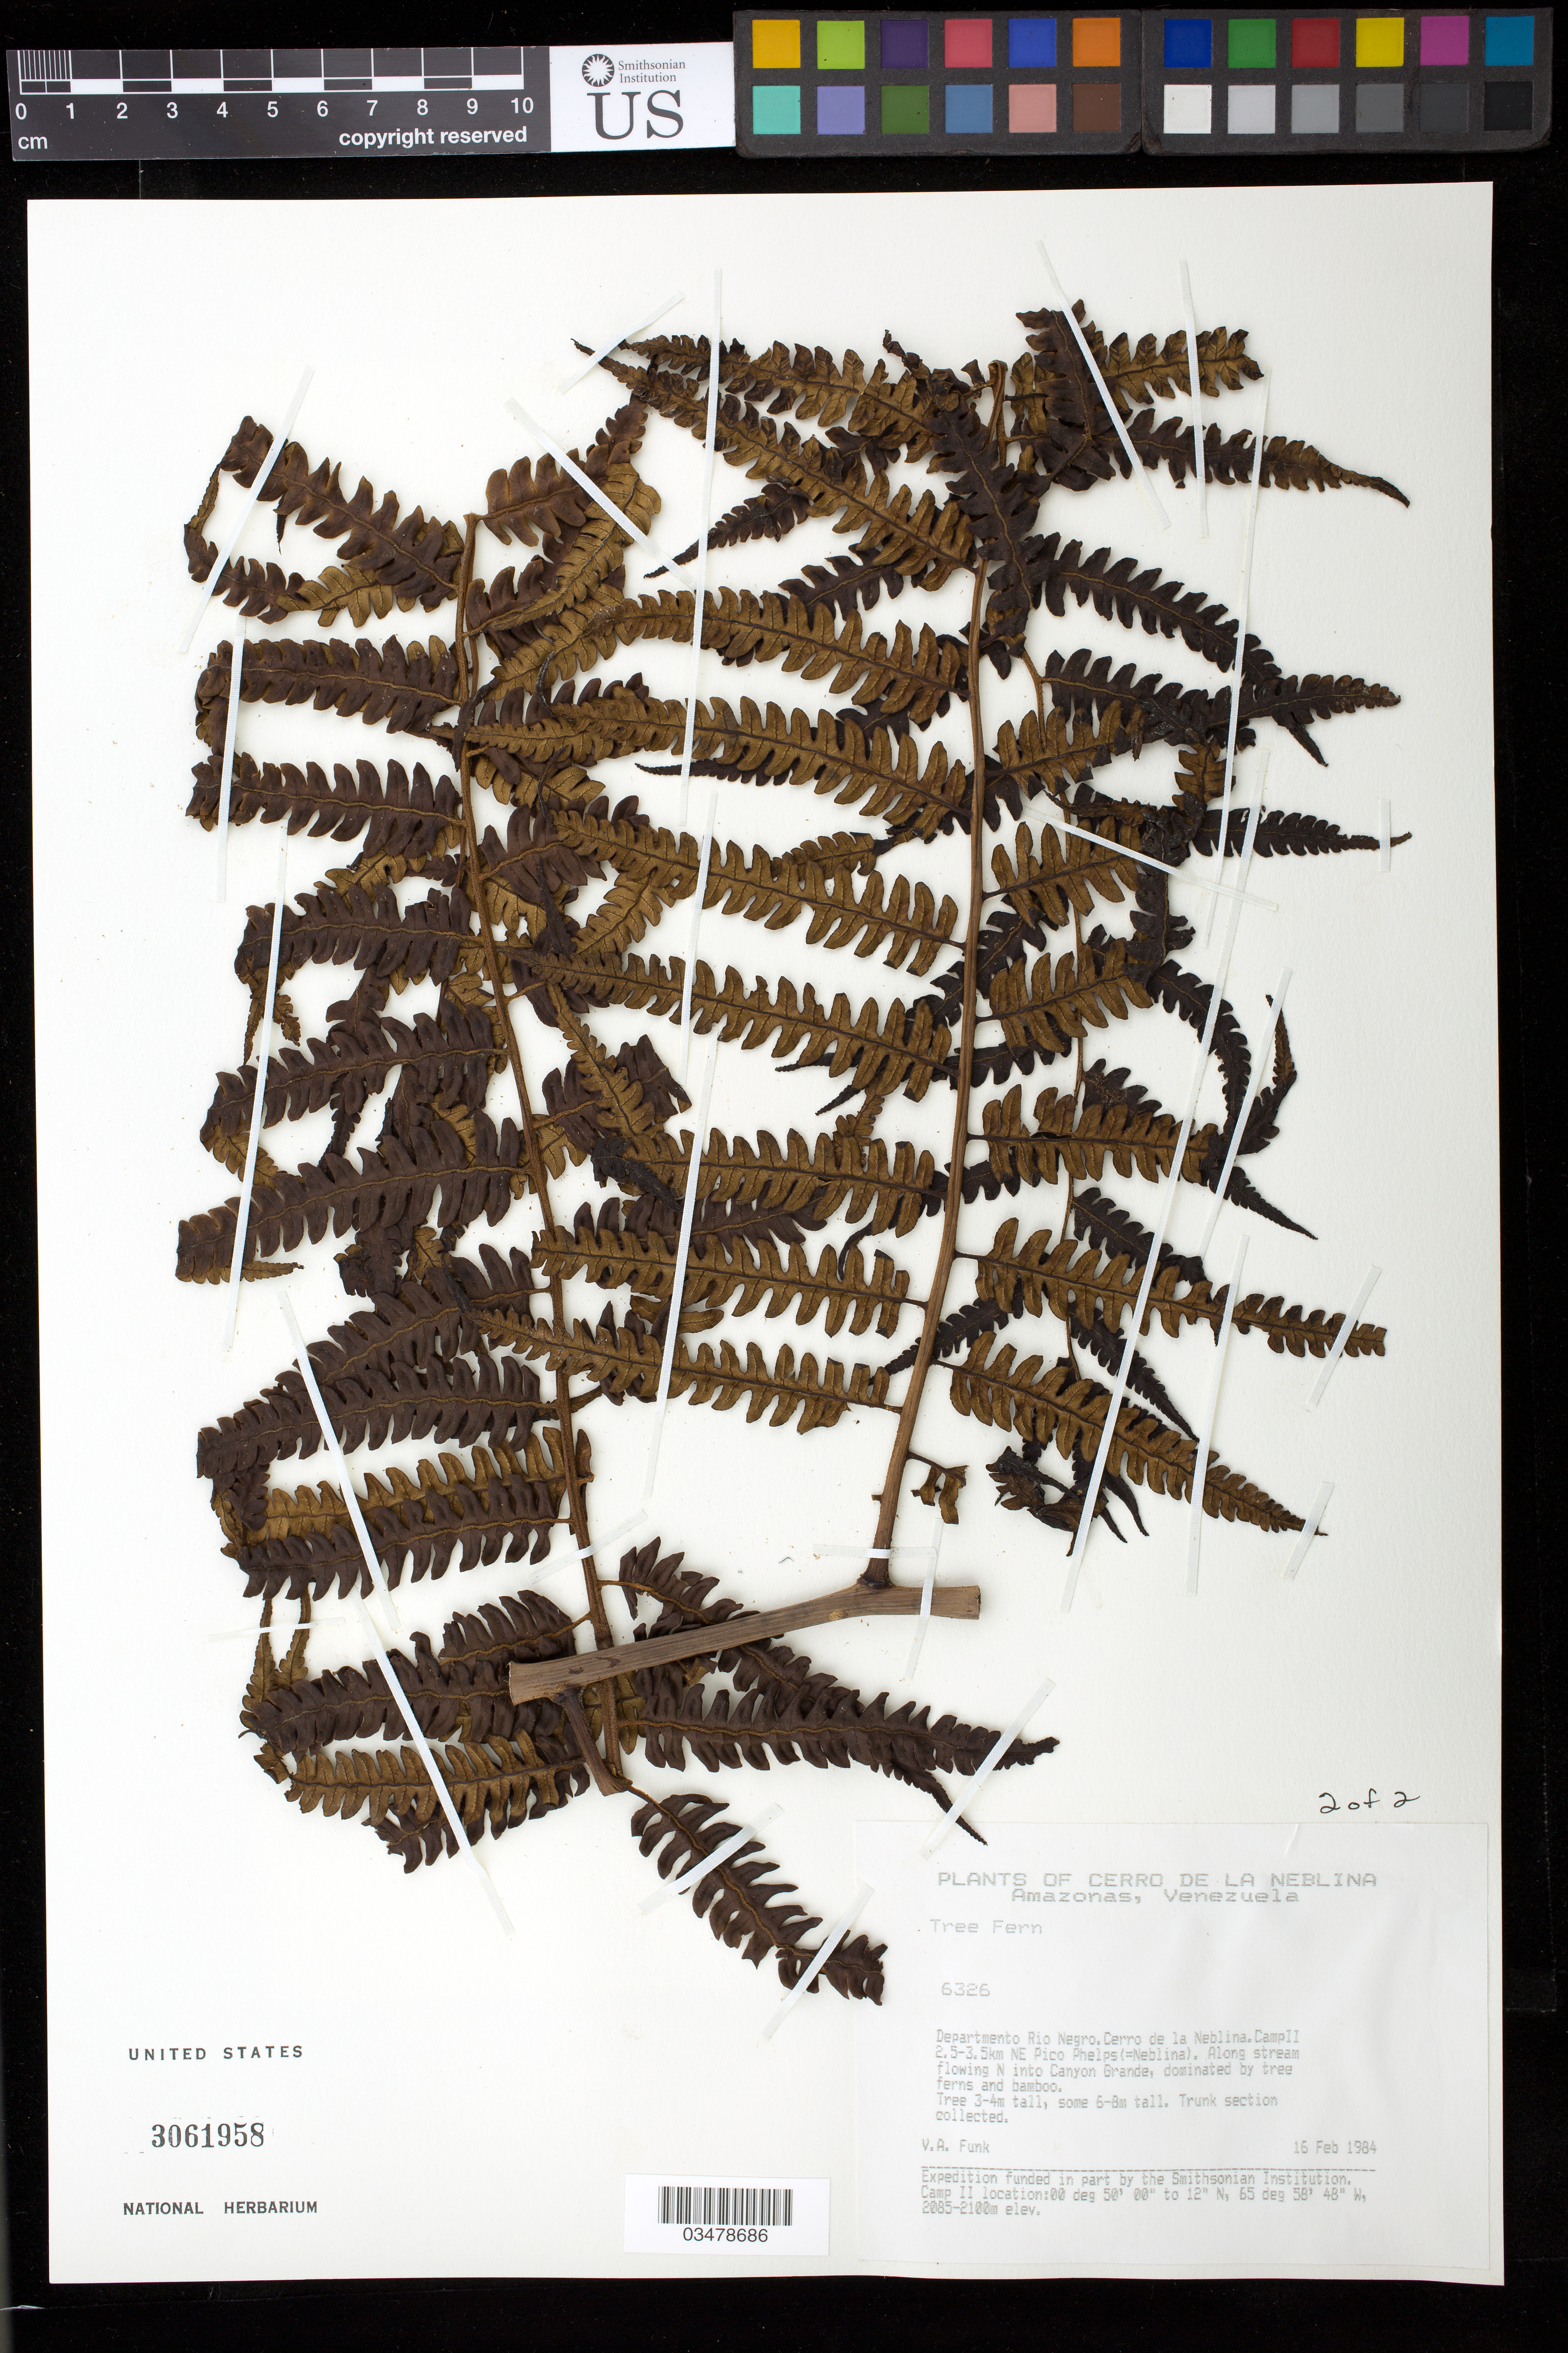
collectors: V. Funk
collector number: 6326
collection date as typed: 16-Feb-84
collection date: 1984-02-16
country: Venezuela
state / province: Amazonas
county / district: Río Negro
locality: Cerro de la Neblina, Camp II 2.5-3.5 km NE Pico Phelps (=Neblina)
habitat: Along stream flowing N into Canyon Grande, dominated by tree ferns and bamboo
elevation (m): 2085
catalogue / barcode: US 3061958